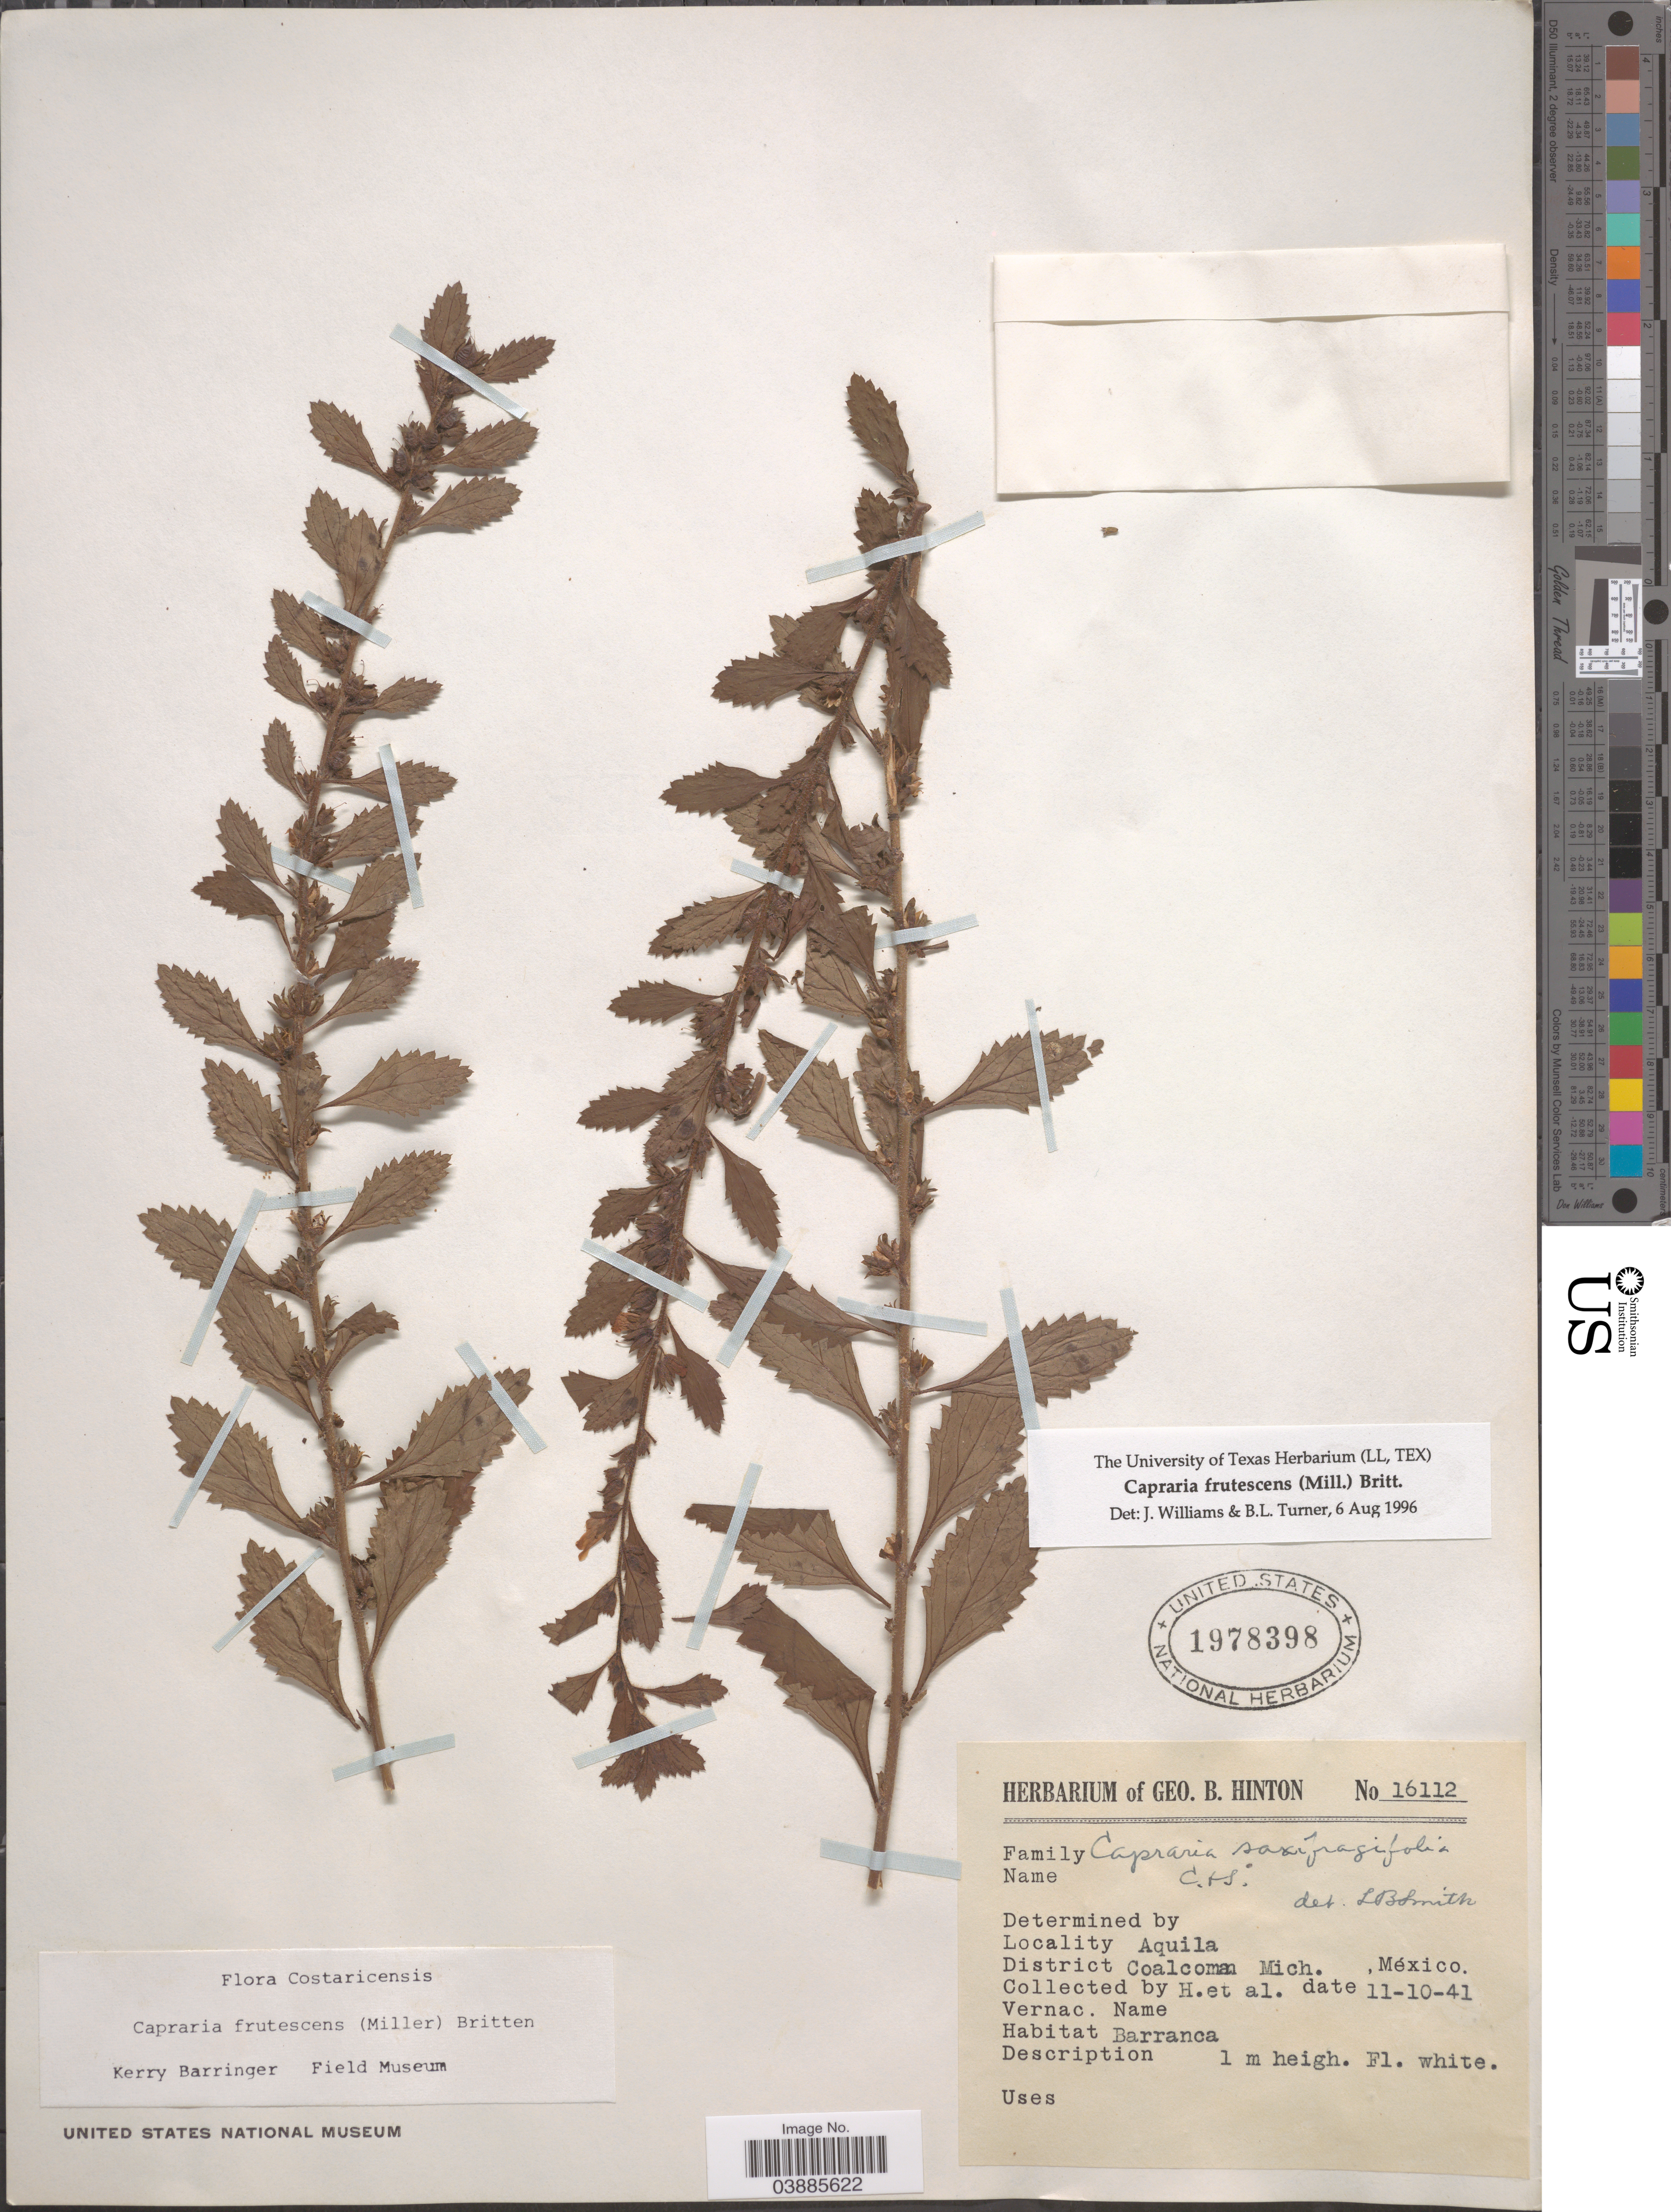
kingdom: Plantae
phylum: Tracheophyta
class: Magnoliopsida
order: Lamiales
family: Scrophulariaceae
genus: Capraria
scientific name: Capraria frutescens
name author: (Mill.) Britton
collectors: G. B. Hinton & et al.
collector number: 16112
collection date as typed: Transcribed d/m/y: 11/10/41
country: Mexico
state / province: Michoacán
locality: Aquila. District Coalcoman.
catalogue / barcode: US 1978398